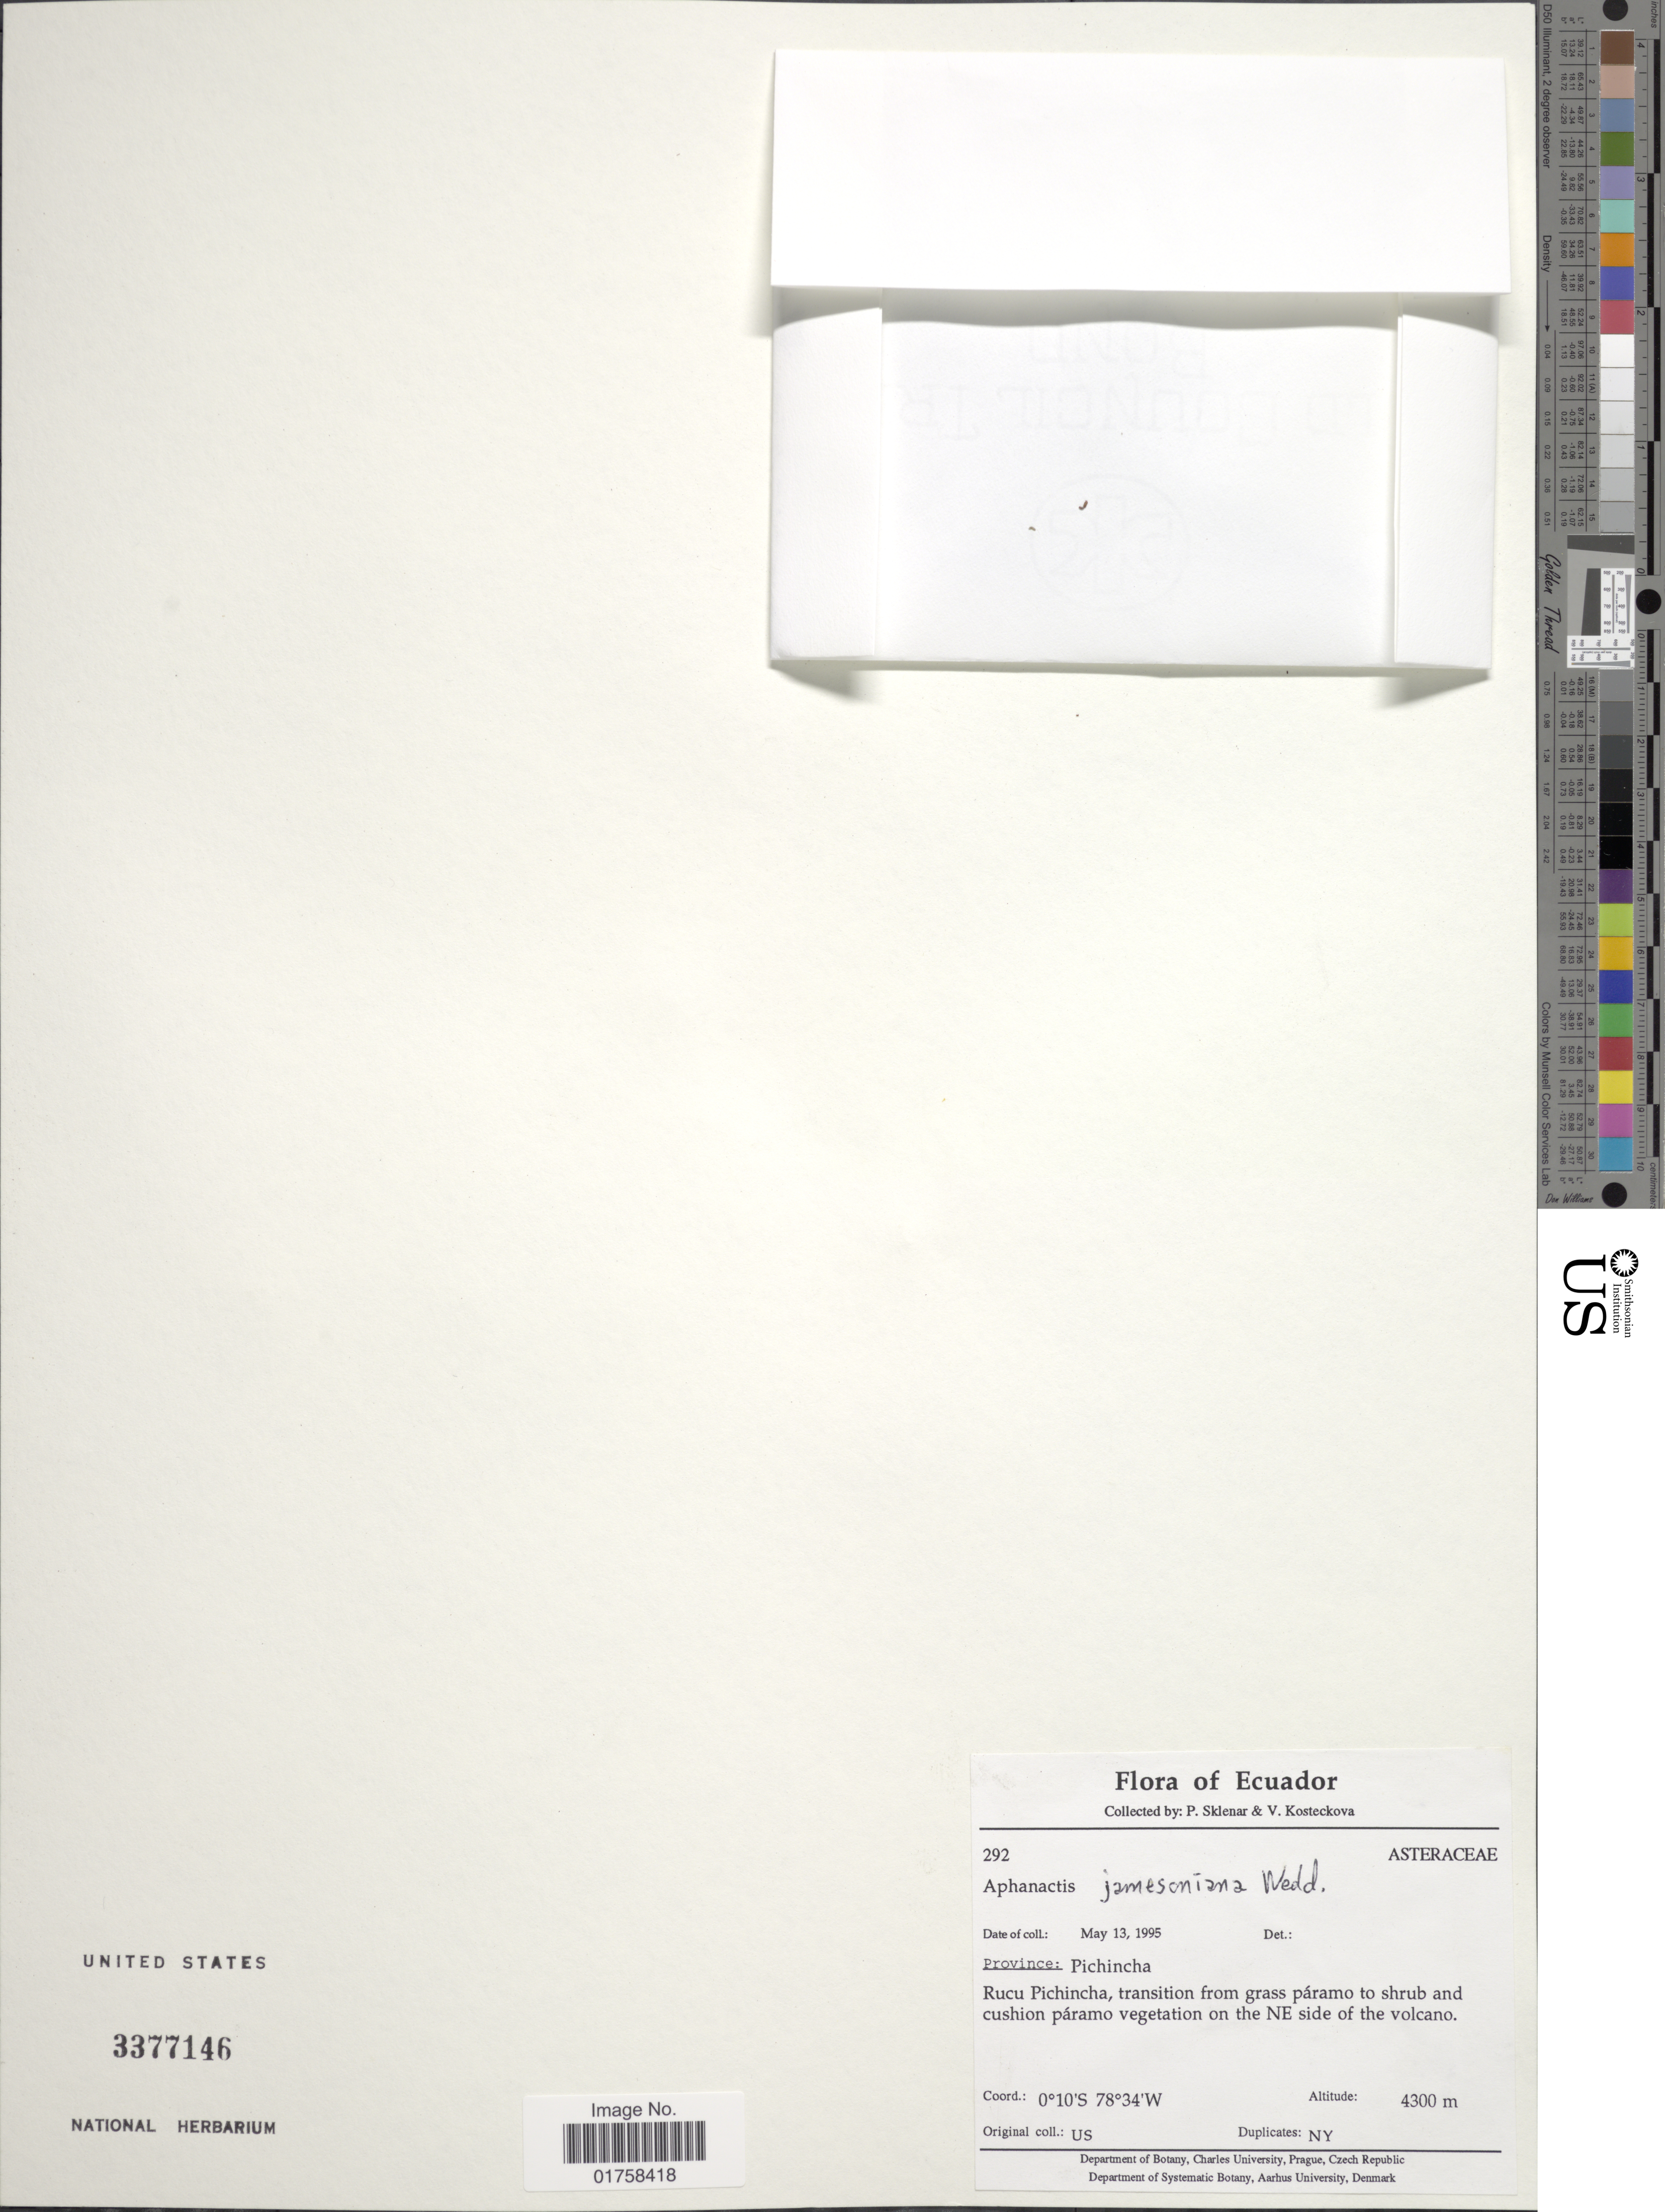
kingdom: Plantae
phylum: Tracheophyta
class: Magnoliopsida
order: Asterales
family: Asteraceae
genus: Aphanactis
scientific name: Aphanactis jamesoniana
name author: Wedd.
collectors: P. Sklenár & V. Kosteckova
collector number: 292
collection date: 1995-05-13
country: Ecuador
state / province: Pichincha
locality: Ecuador. Province: Pichincha. Rucu Pichincha, transition from grass paramo to shrub and cushion paramo vegetation on the NE side of the volcano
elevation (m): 4300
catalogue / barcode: US 3377146